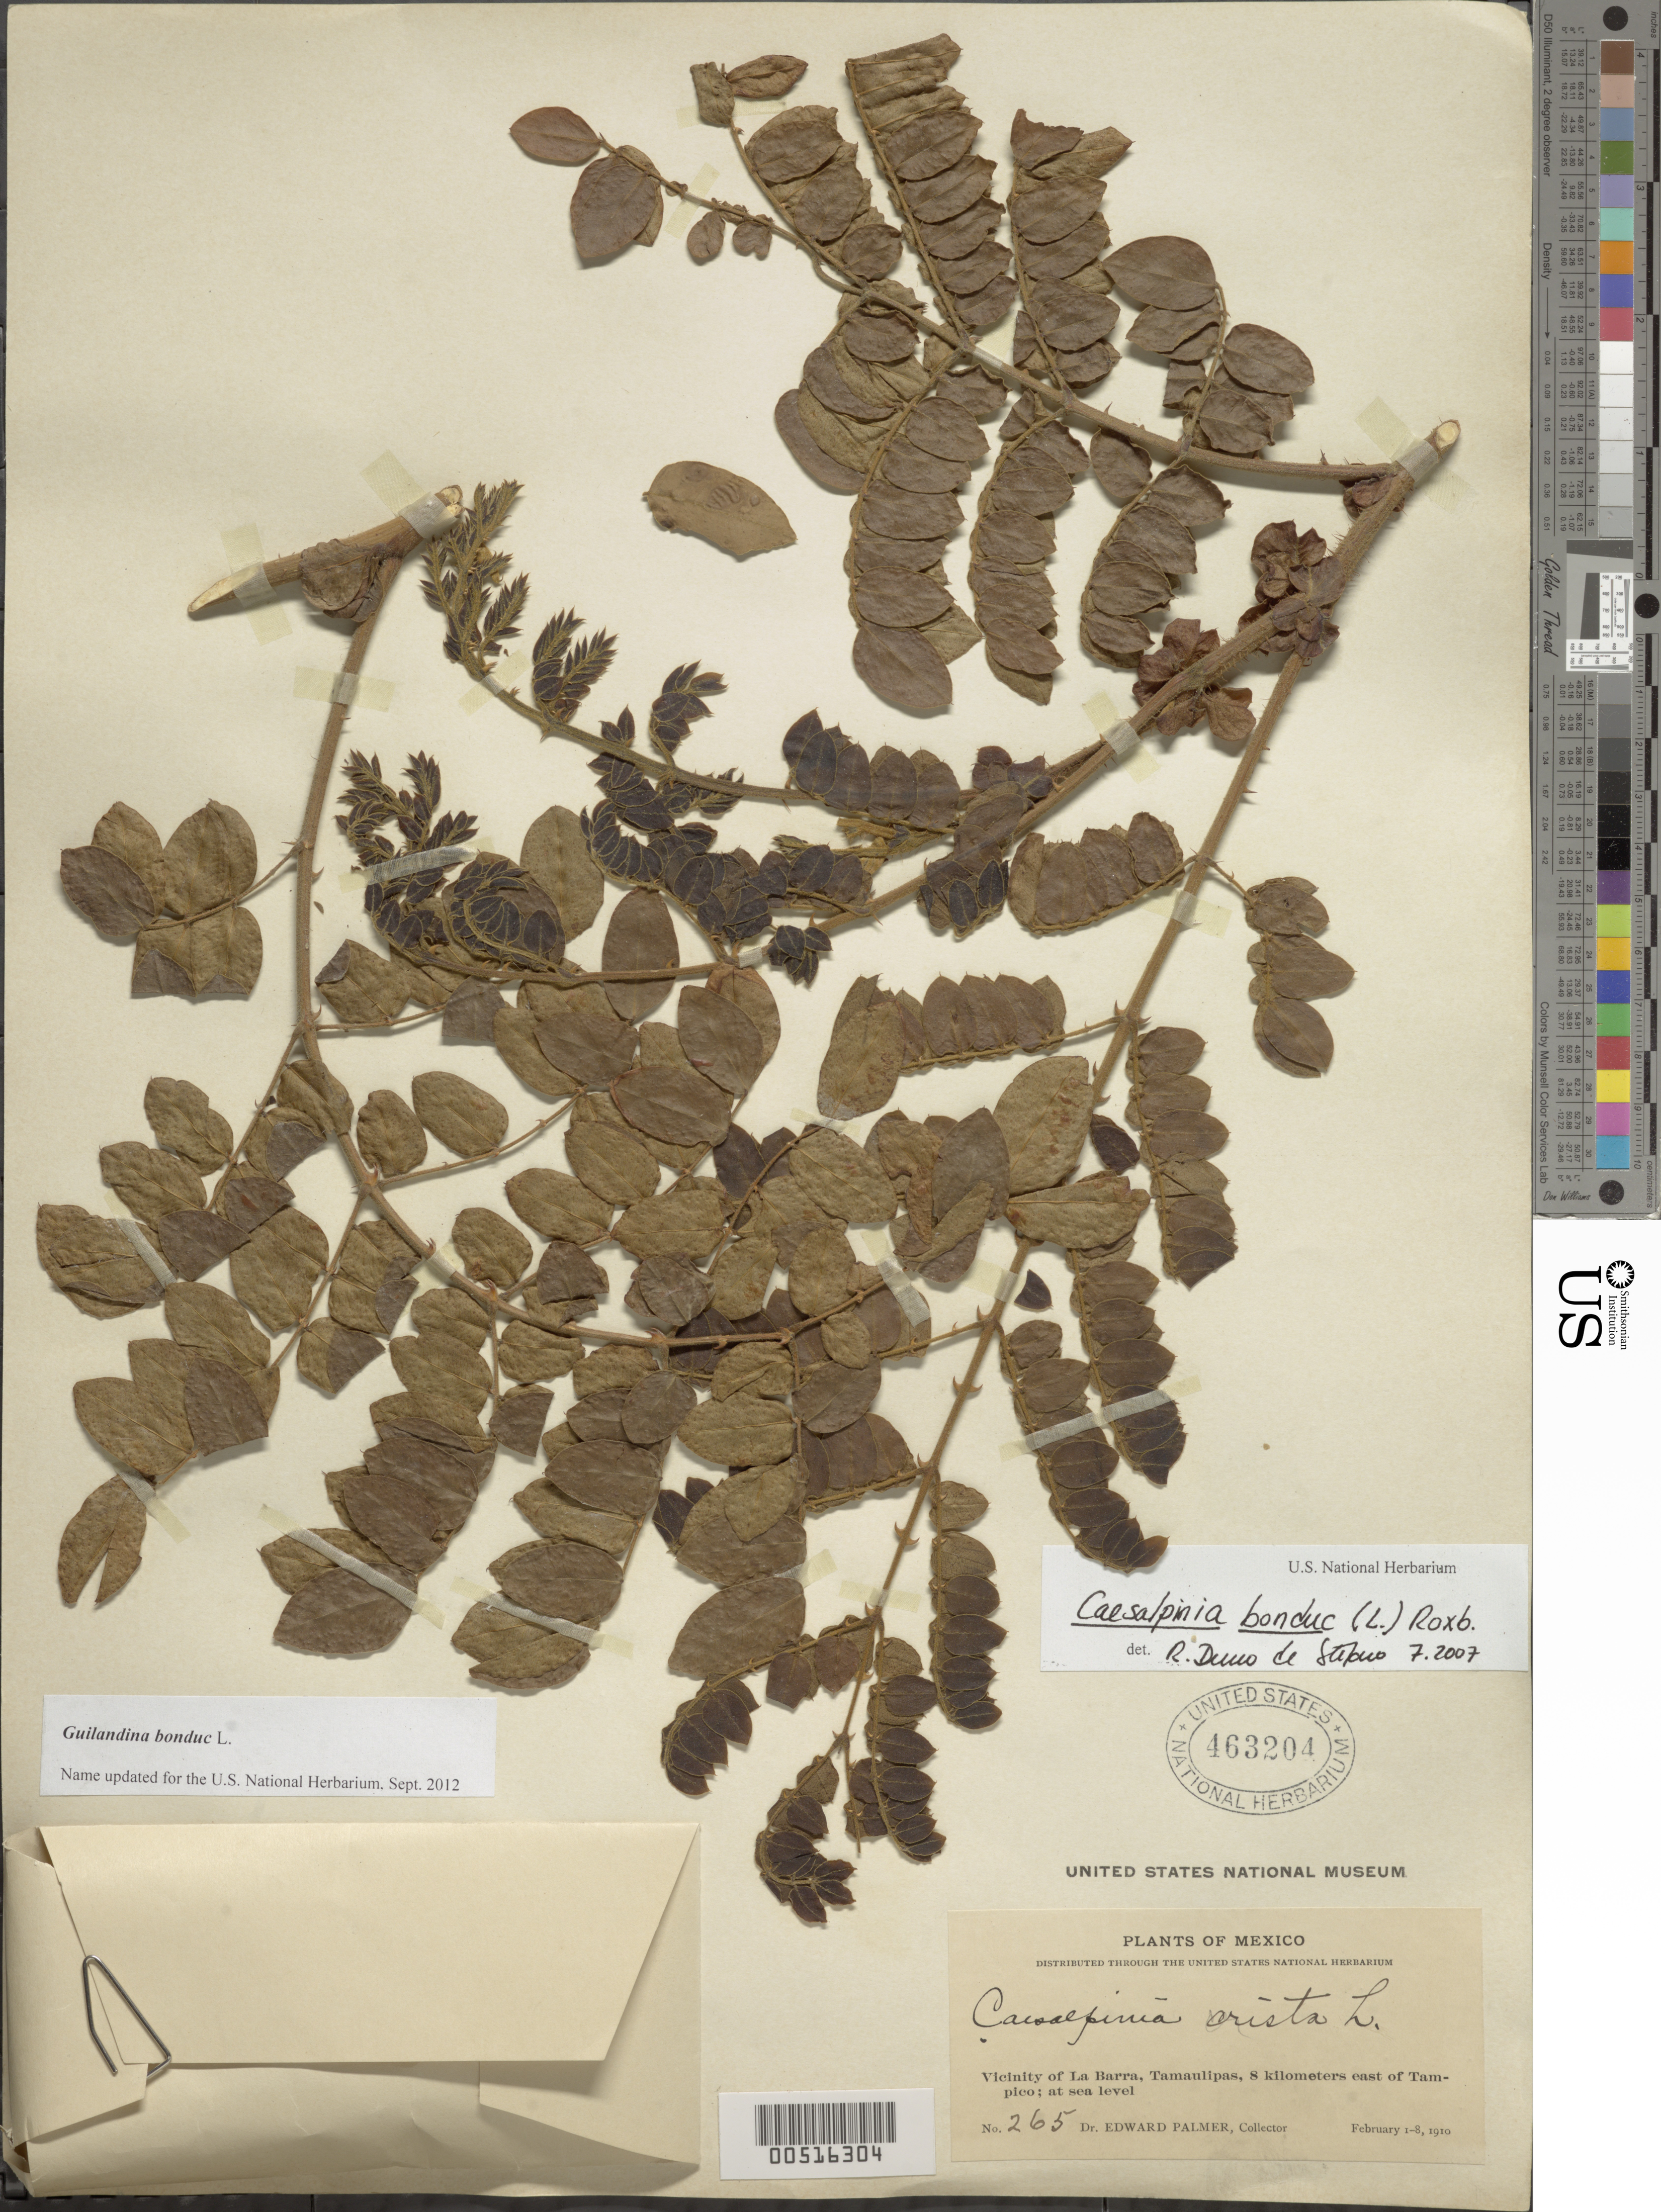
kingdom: Plantae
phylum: Tracheophyta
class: Magnoliopsida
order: Fabales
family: Fabaceae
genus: Guilandina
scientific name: Guilandina bonduc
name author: L.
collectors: E. Palmer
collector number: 265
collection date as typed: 01 Feb 1910 to 08 Feb 1910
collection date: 1910-02-01/1910-02-08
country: Mexico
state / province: Tamaulipas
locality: La barra, E of tampico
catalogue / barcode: US 463204